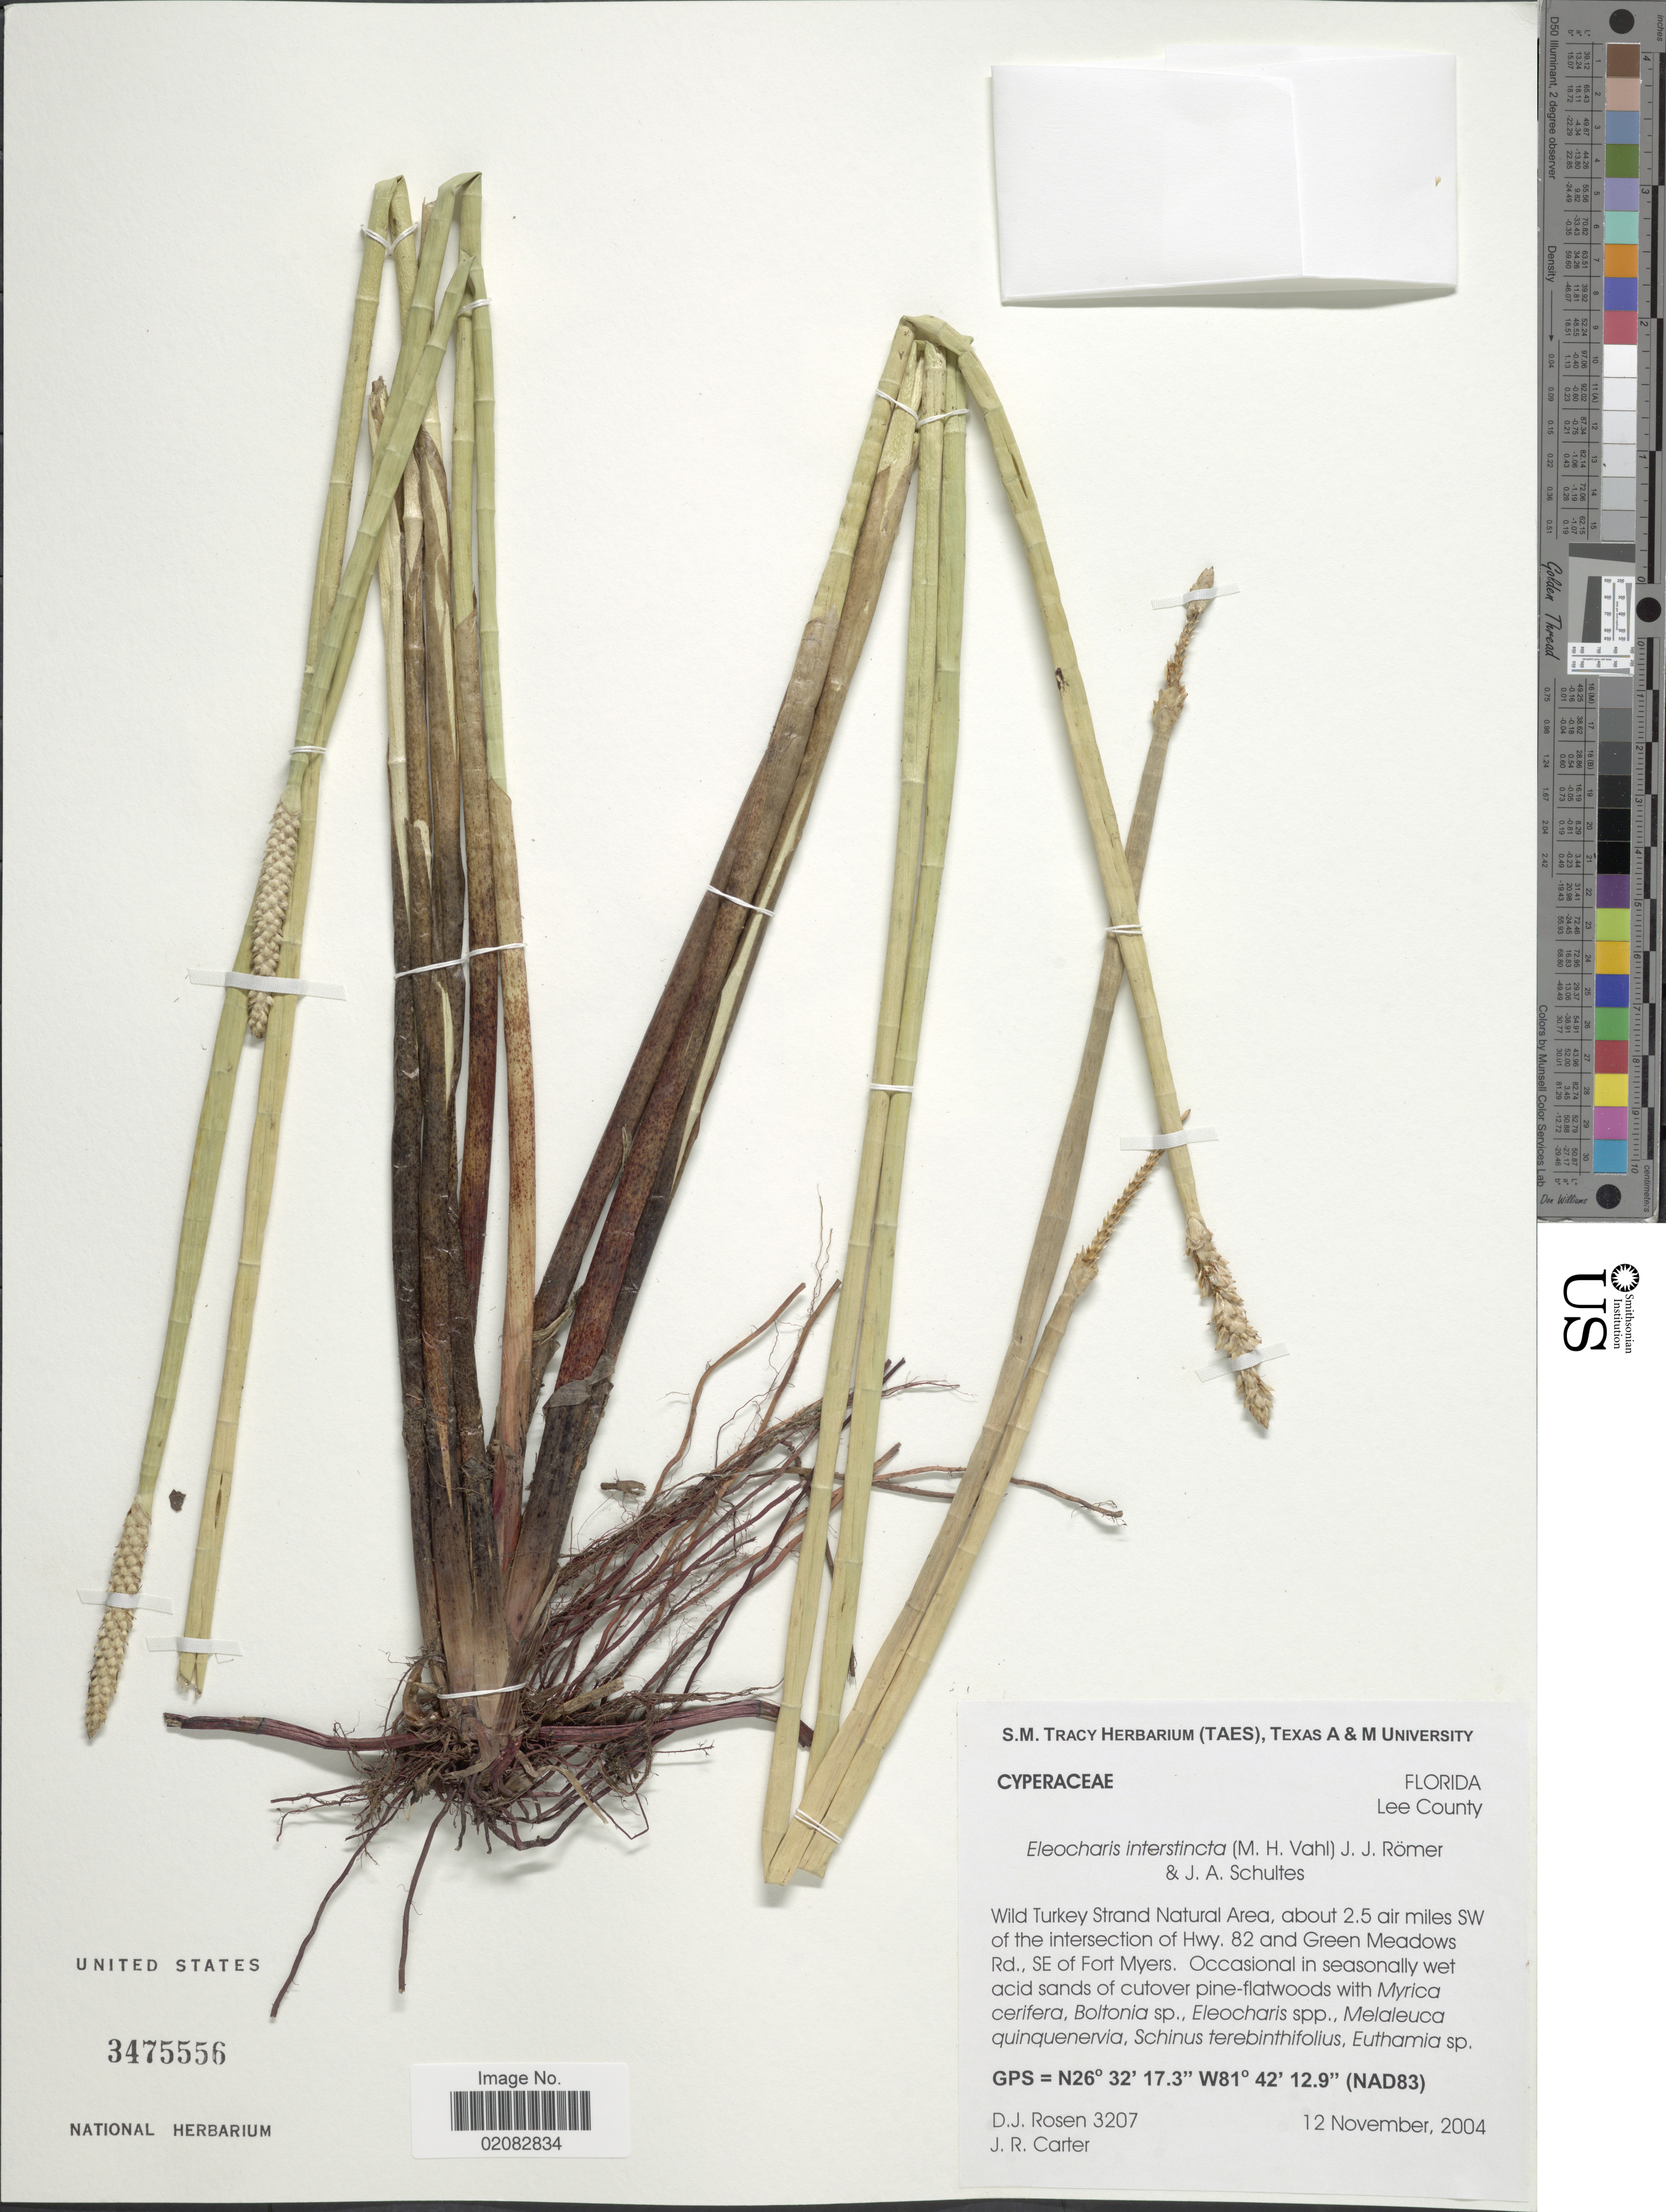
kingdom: Plantae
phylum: Tracheophyta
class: Liliopsida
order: Poales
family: Cyperaceae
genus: Eleocharis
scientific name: Eleocharis interstincta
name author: (Vahl) Roem. & Schult.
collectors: D. J. Rosen & R. Carter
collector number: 3207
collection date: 2004-11-12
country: United States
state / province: Florida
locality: Lee County, Wild Turkey Strand Natural Area, about 2.5 air miles SW of the intersection of Hwy. 82 and Green Meadows Rd. SE of Fort Myers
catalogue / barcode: US 3475556